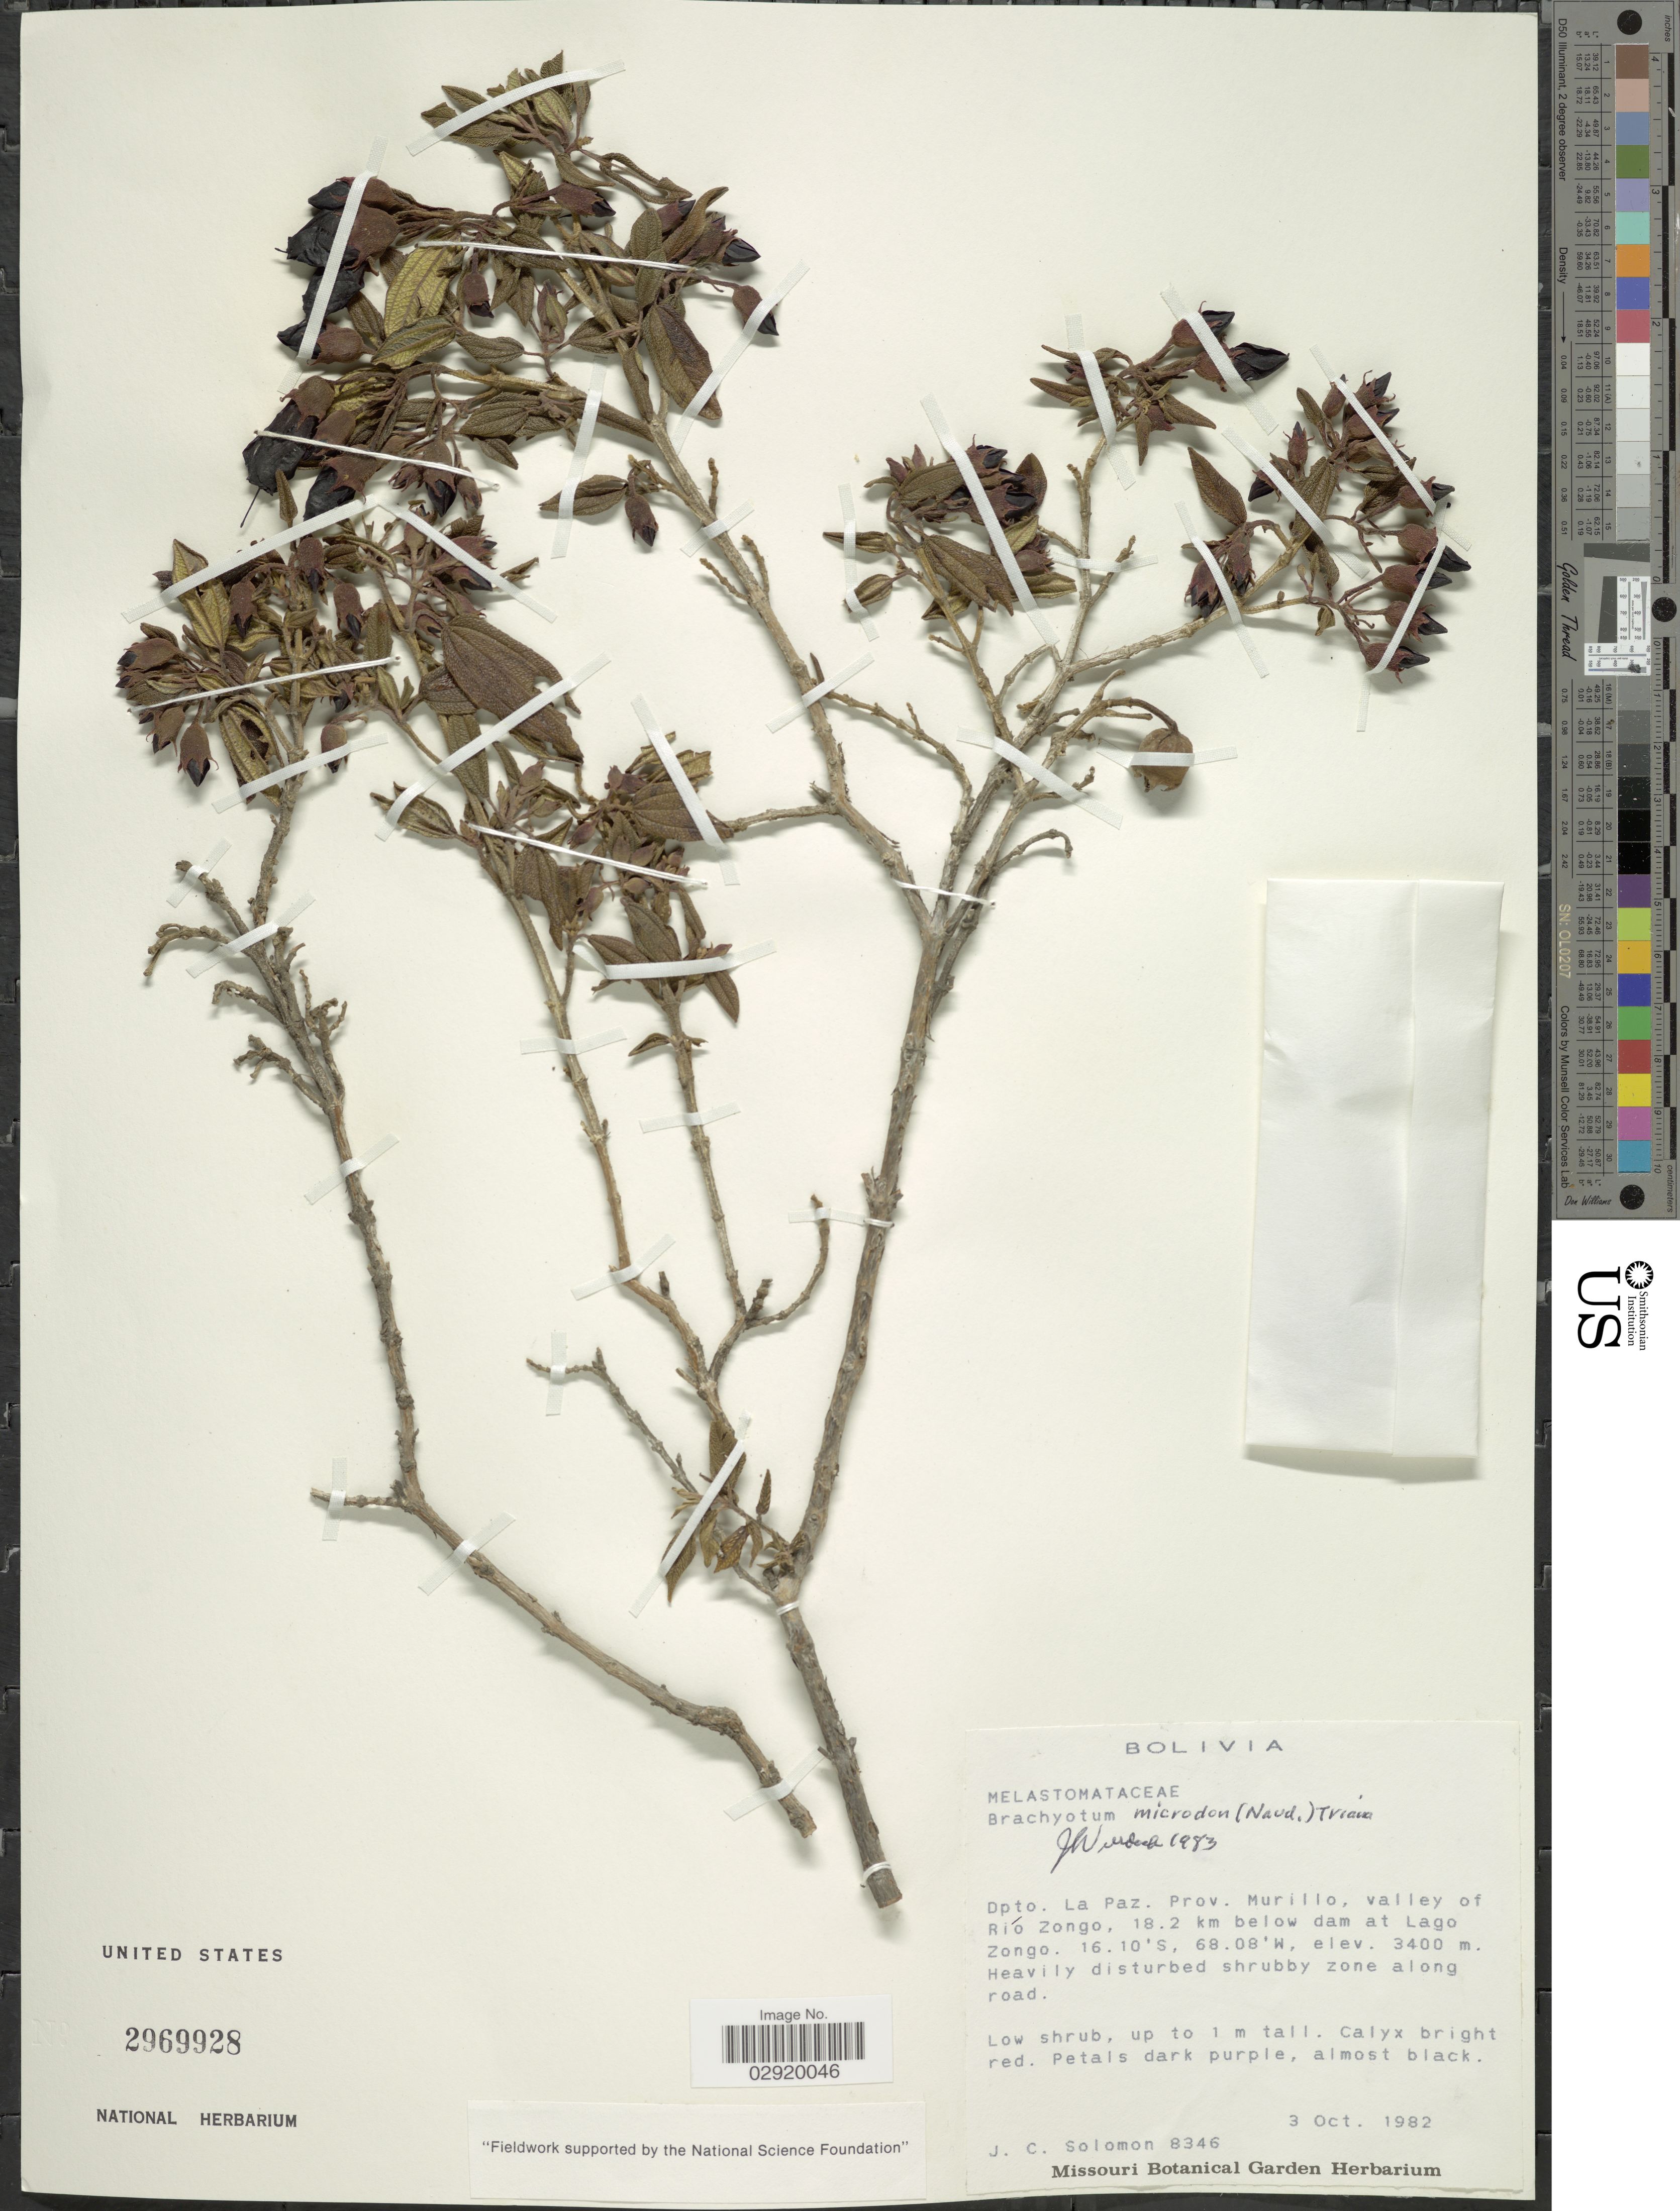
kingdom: Plantae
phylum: Tracheophyta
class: Magnoliopsida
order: Myrtales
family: Melastomataceae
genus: Brachyotum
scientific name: Brachyotum microdon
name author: (Naudin) Triana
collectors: J. C. Solomon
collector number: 8346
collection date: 1982-10-03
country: Bolivia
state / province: La Paz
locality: Dpto. La Paz. Prov. Murillo, valley of Río Zongo, 18.2 km below dam at Lago Zongo.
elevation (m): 3400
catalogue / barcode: US 2969928